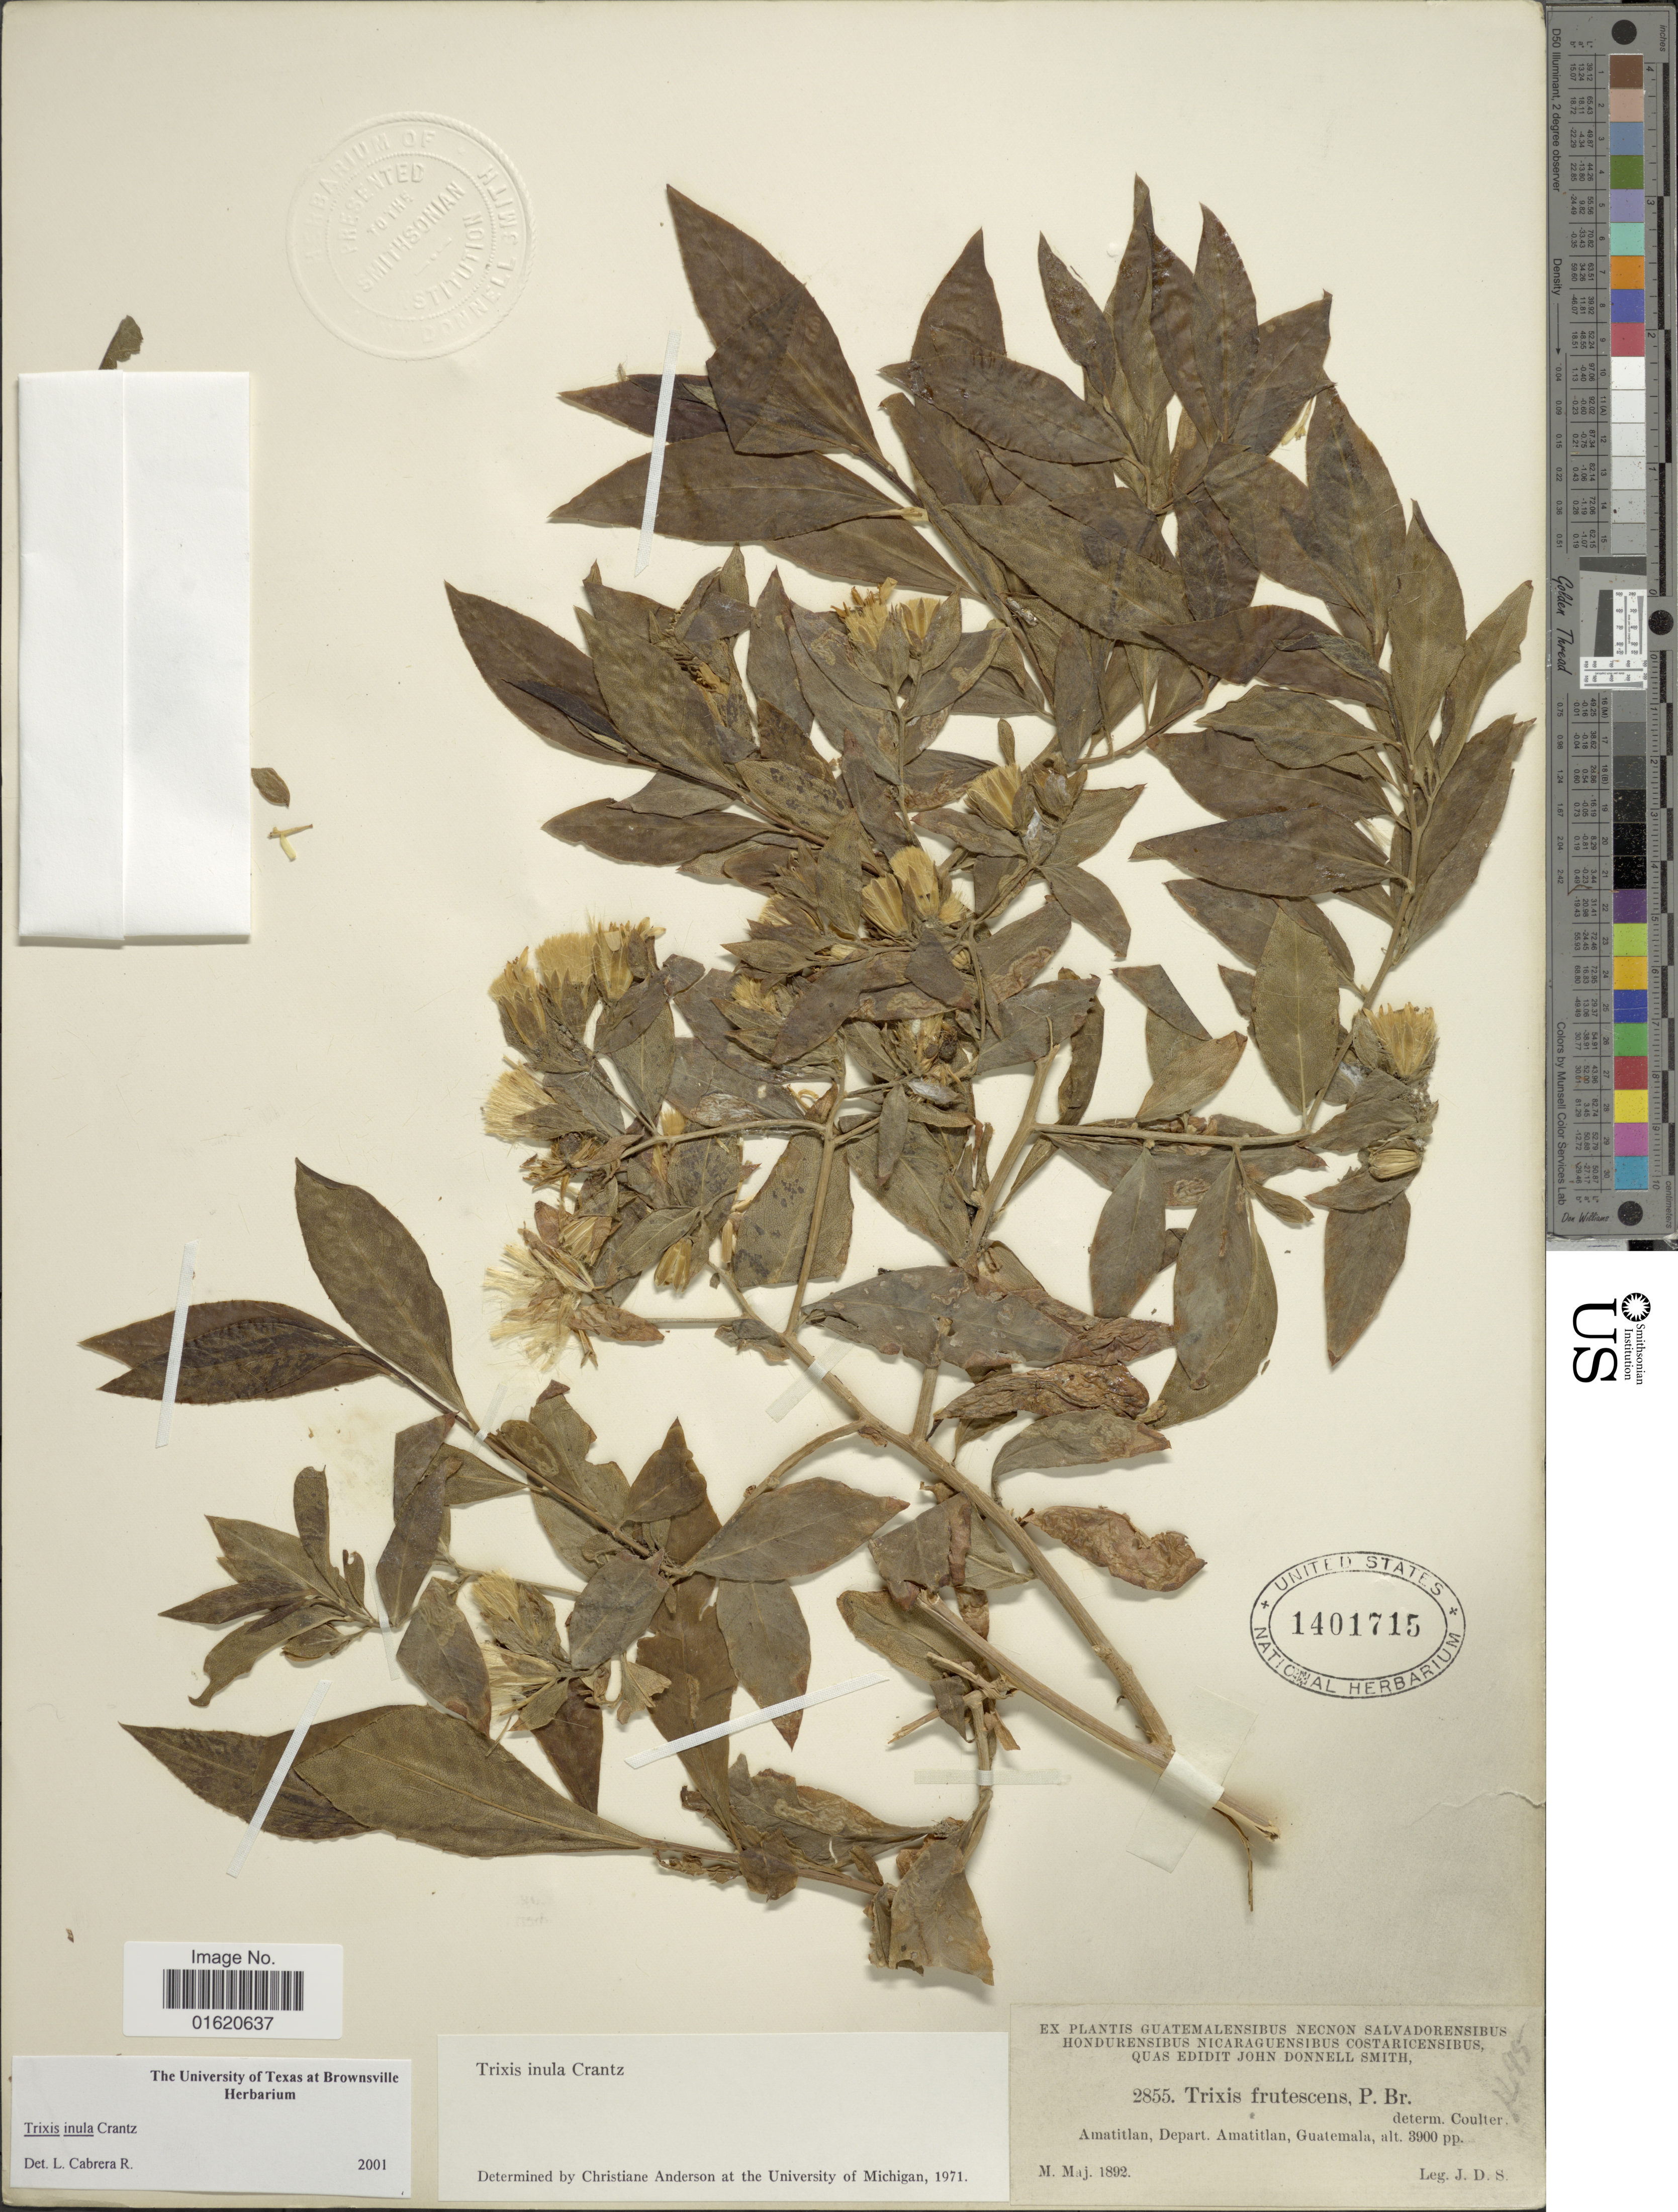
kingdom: Plantae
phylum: Tracheophyta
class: Magnoliopsida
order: Asterales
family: Asteraceae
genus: Trixis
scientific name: Trixis inula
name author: Crantz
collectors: J. Donnell Smith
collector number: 2855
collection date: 1892-05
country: Guatemala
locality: Amatitlnan, Depart. Amatitlan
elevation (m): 1189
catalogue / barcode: US 1401715